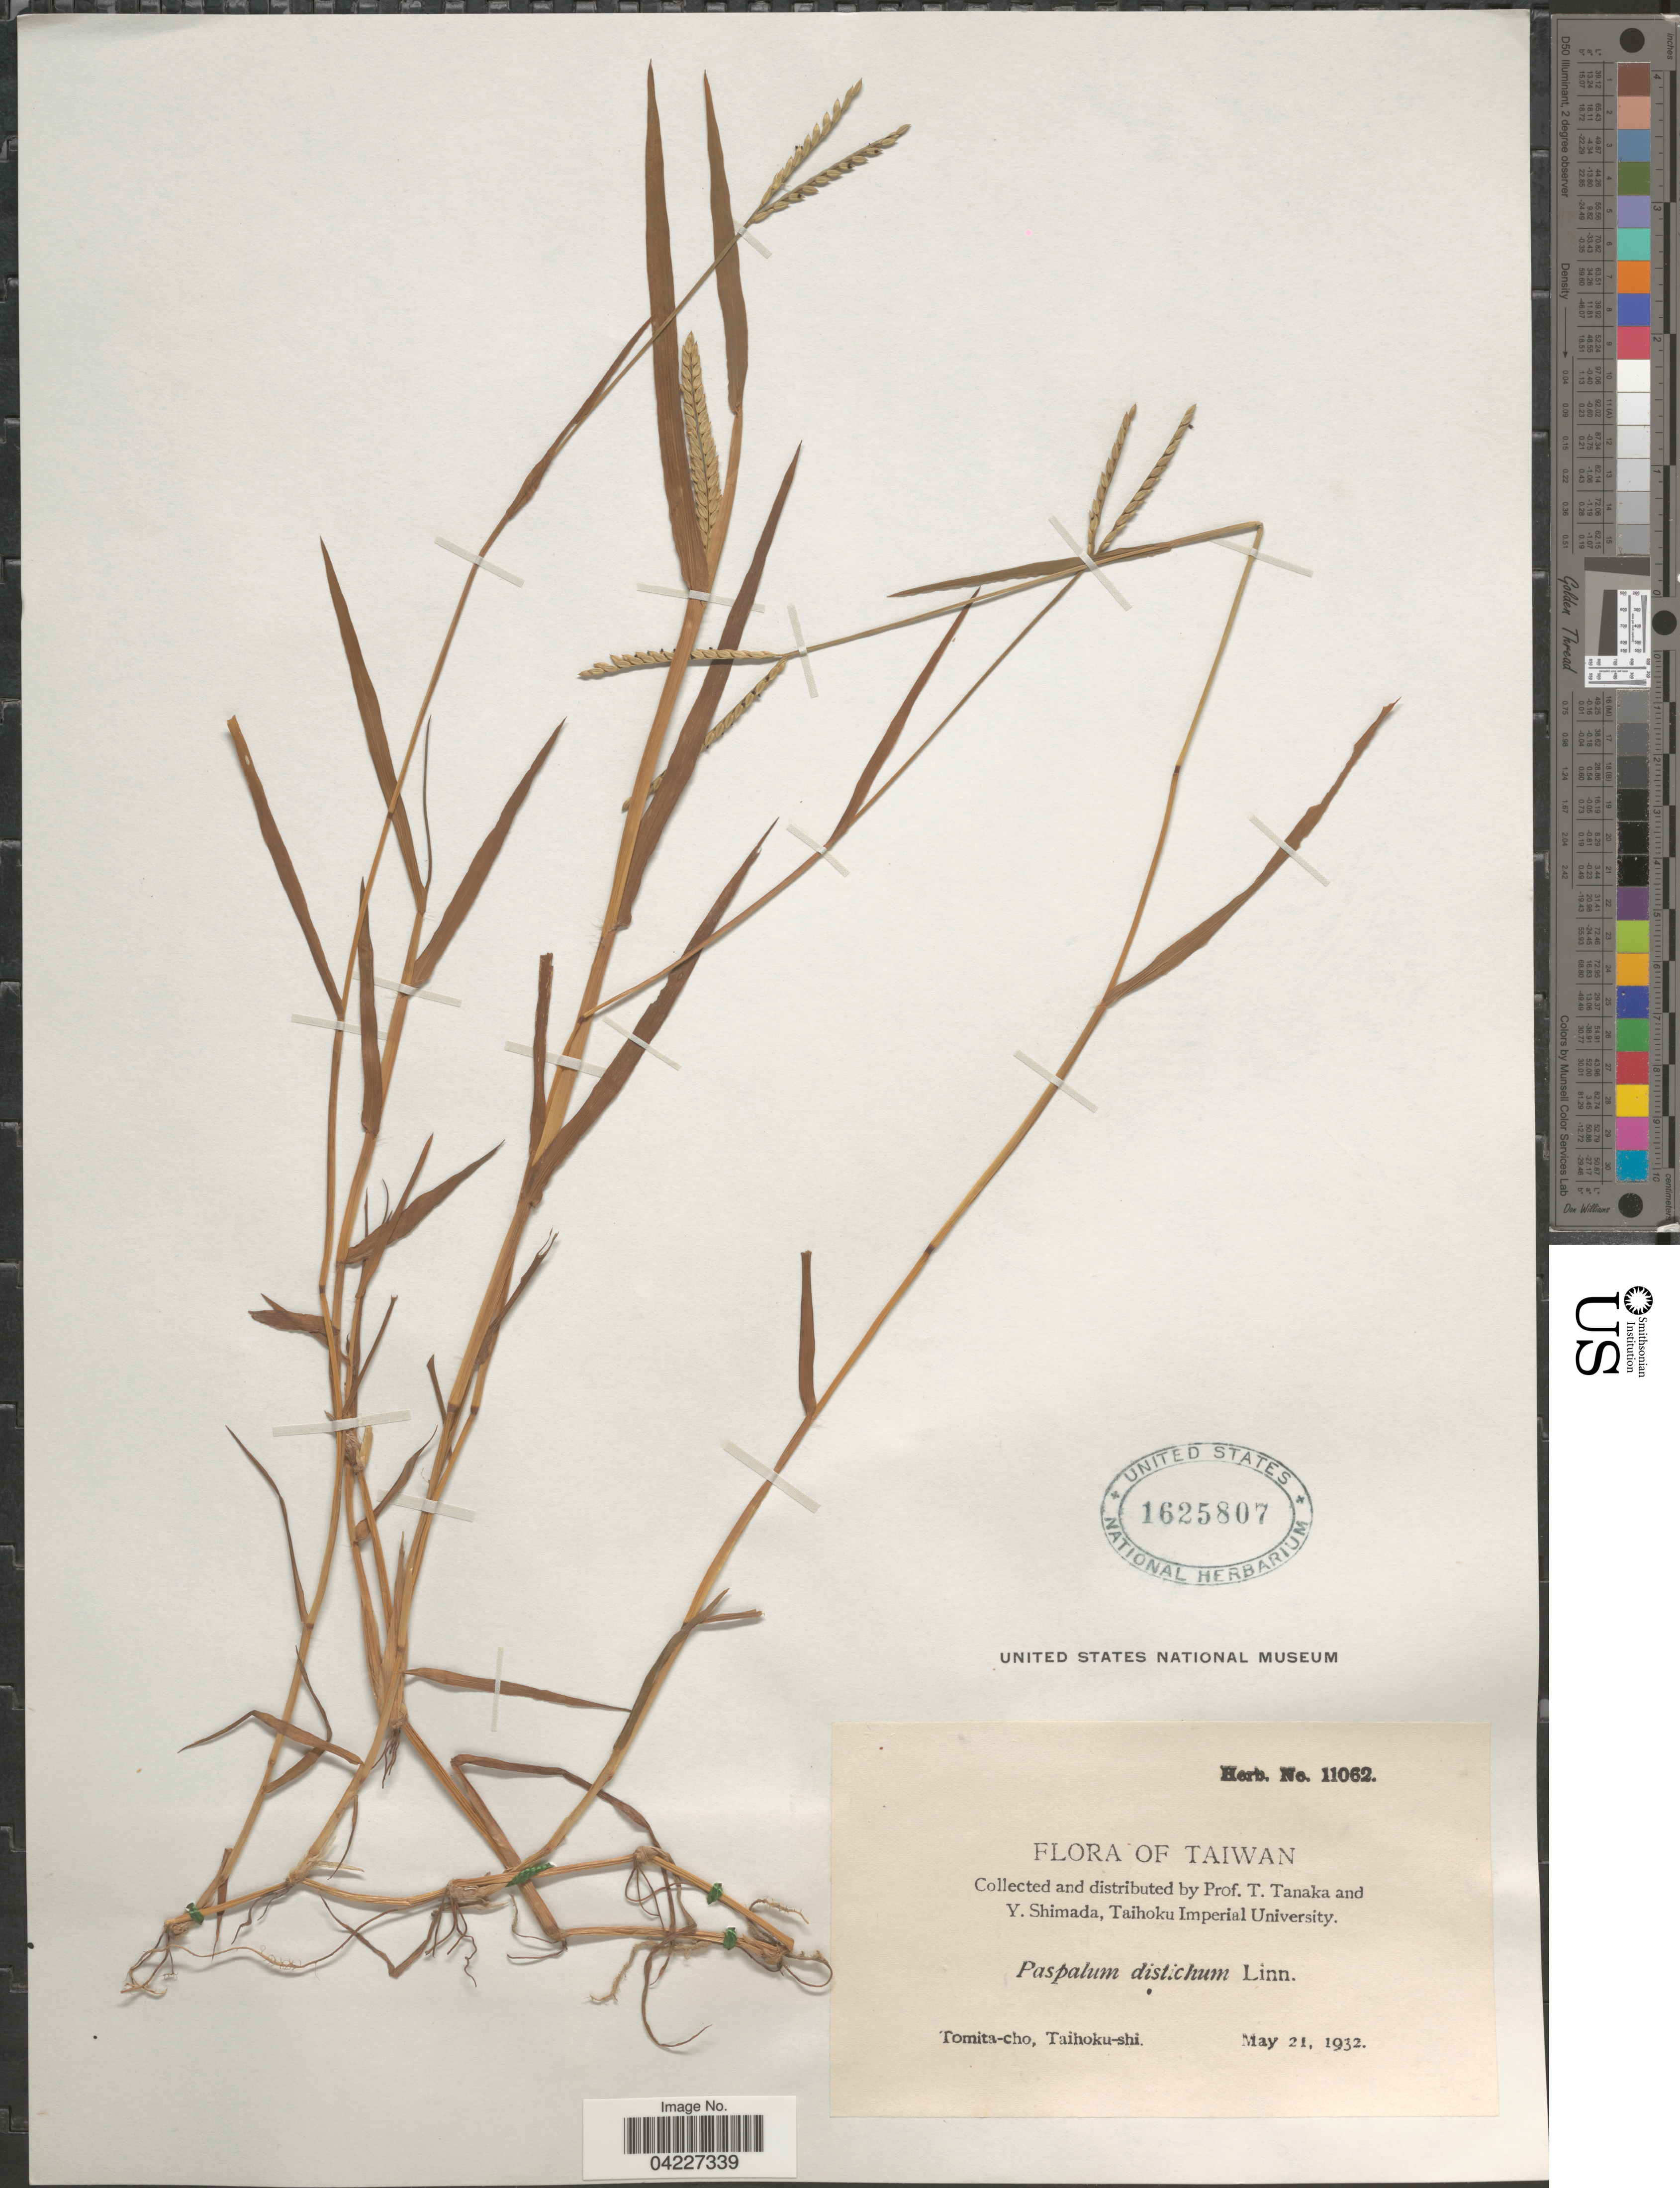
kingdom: Plantae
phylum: Tracheophyta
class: Liliopsida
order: Poales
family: Poaceae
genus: Paspalum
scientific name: Paspalum paspalodes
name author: (Michx.) Scribn.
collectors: T. Tanaka & Y. Shimada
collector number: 11062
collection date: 1932-05-21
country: Taiwan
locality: Tomita-cho, Taihoku-shi.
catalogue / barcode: US 1625807